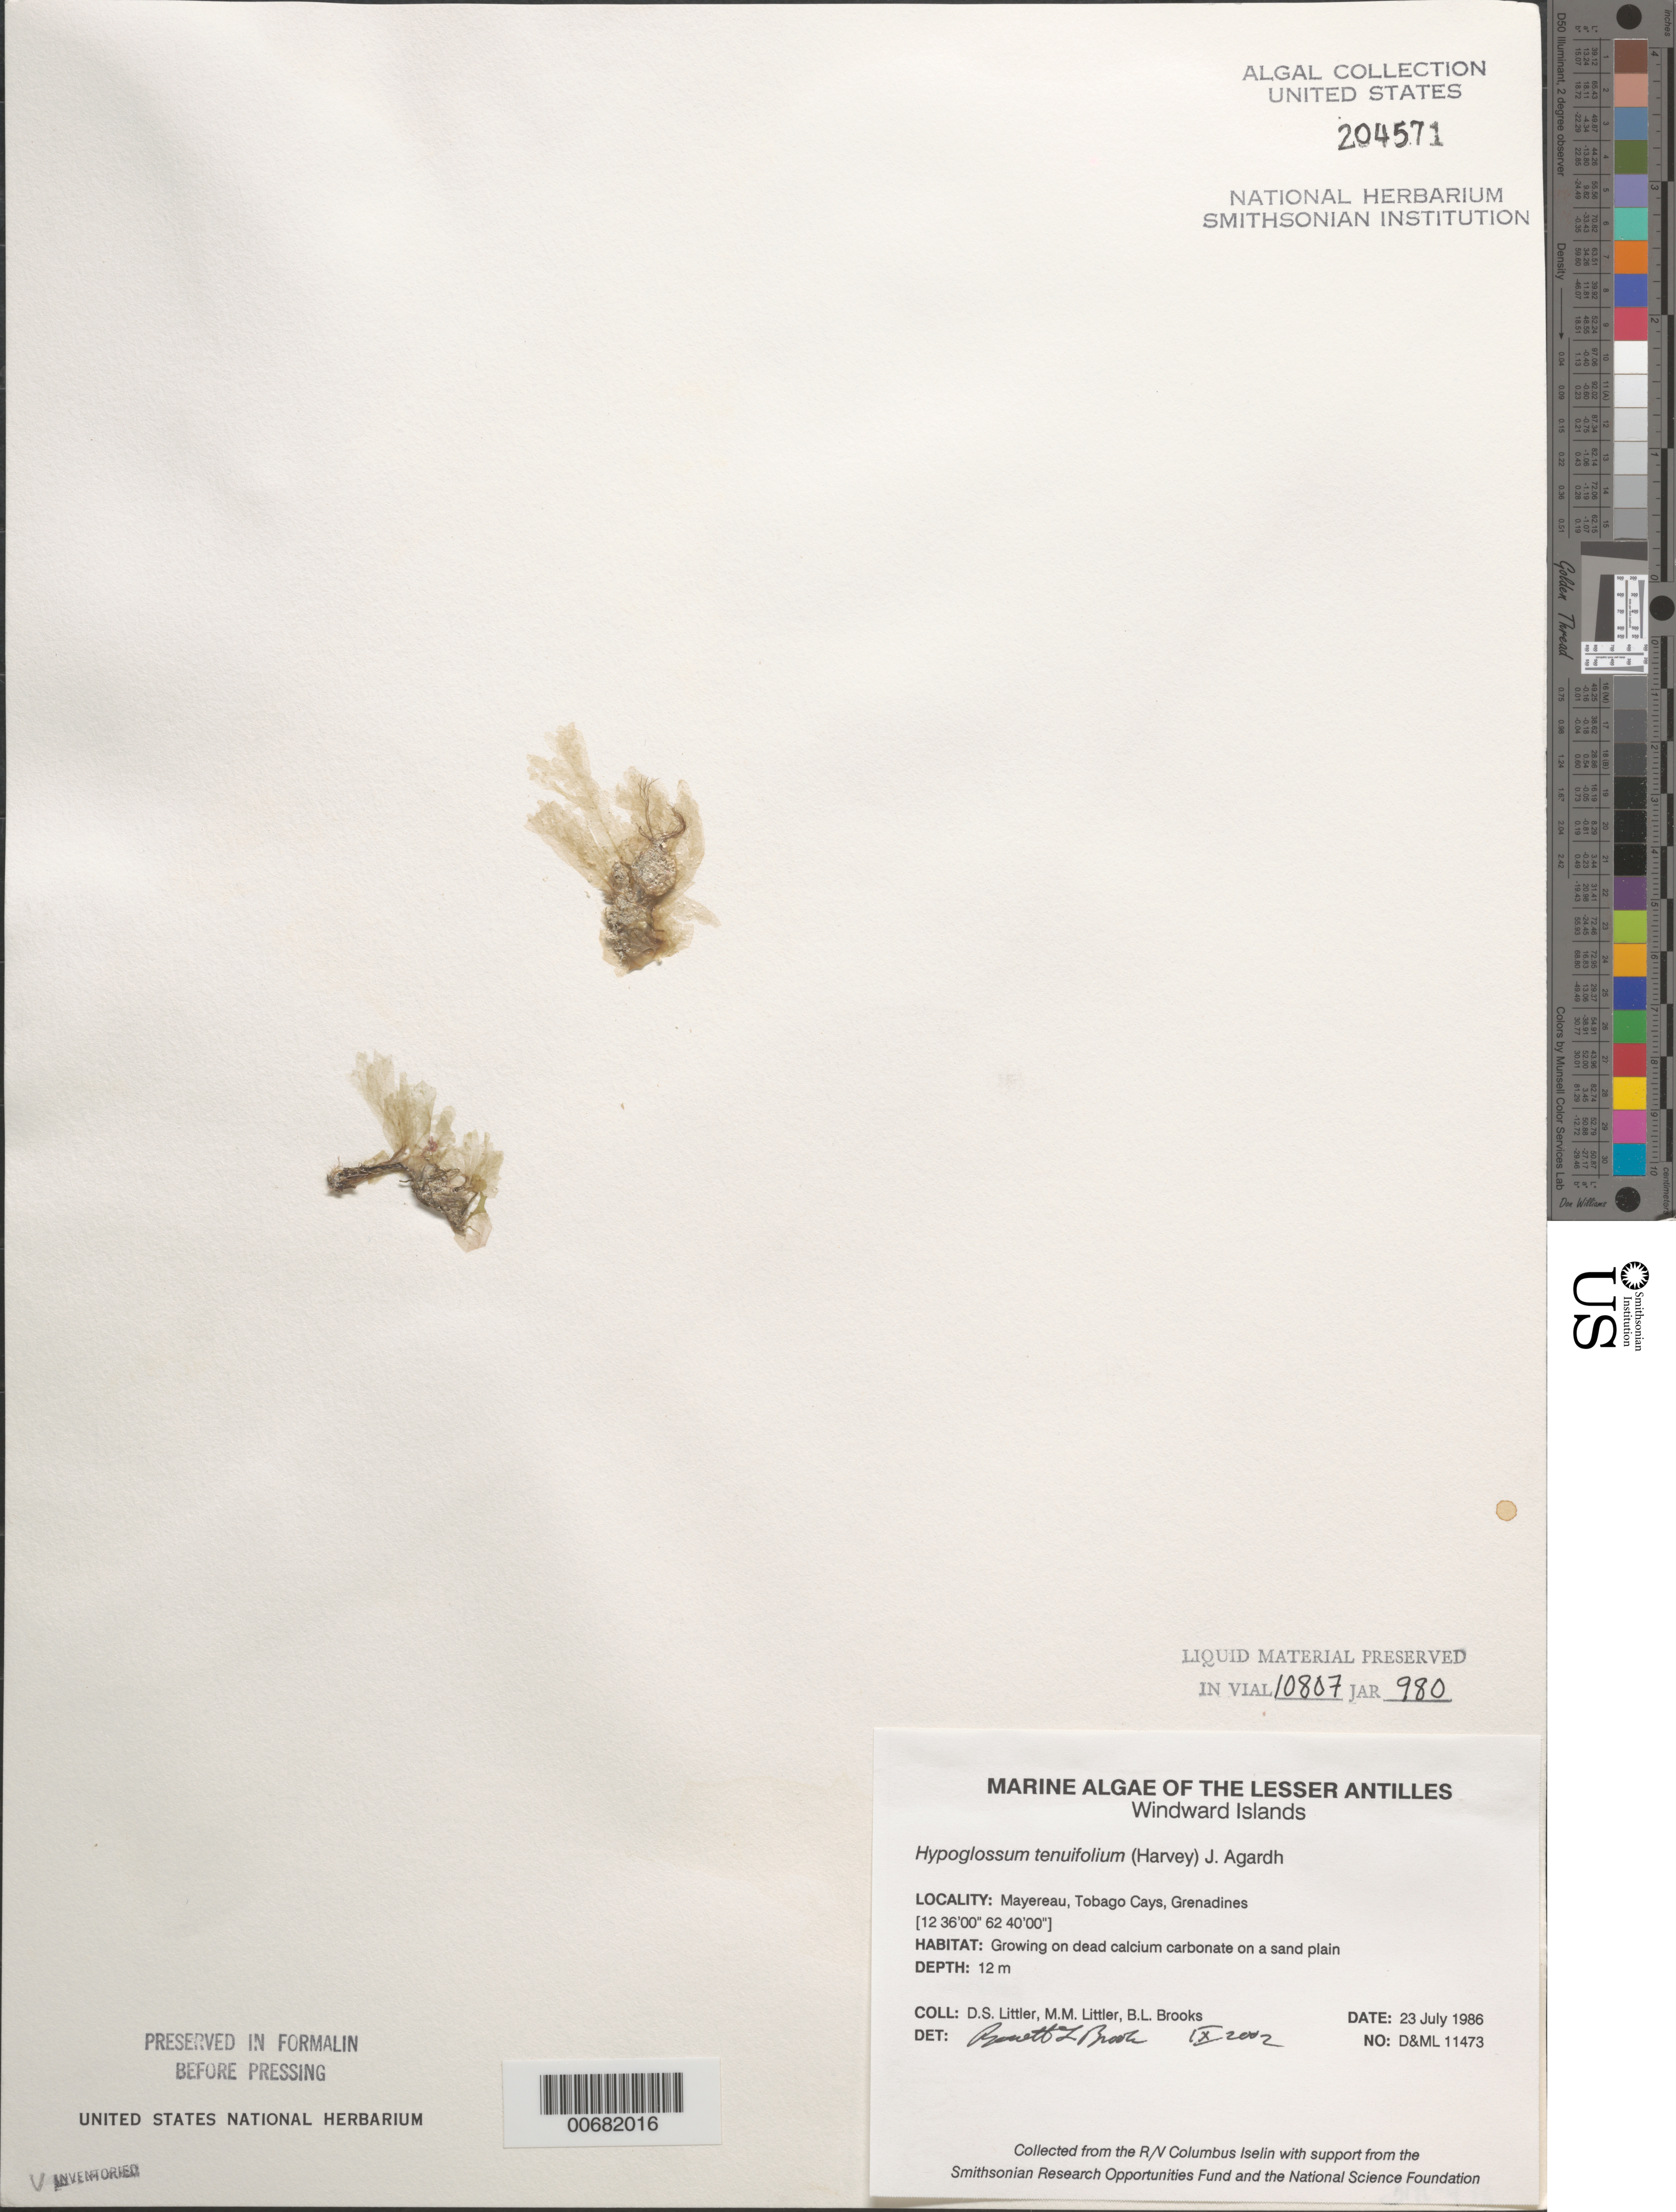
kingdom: Plantae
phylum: Rhodophyta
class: Florideophyceae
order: Ceramiales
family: Delesseriaceae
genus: Hypoglossum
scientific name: Hypoglossum tenuifolium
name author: (Harv.) J. Agardh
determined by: Brooks, B. L., (BOT), Smithsonian Institution - National Museum of Natural History (UNITED STATES)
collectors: D. S. Littler, M. M. Littler & B. Brooks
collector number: D&ML 11473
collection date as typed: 23 Jul 1986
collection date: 1986-07-23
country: St. Vincent - Grenadines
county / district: Grenadines Parish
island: Mayreau [Mayereau]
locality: Mayreau (Mayereau)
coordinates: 12 36' 00" N, 62 40' 00" W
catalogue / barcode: US 204571